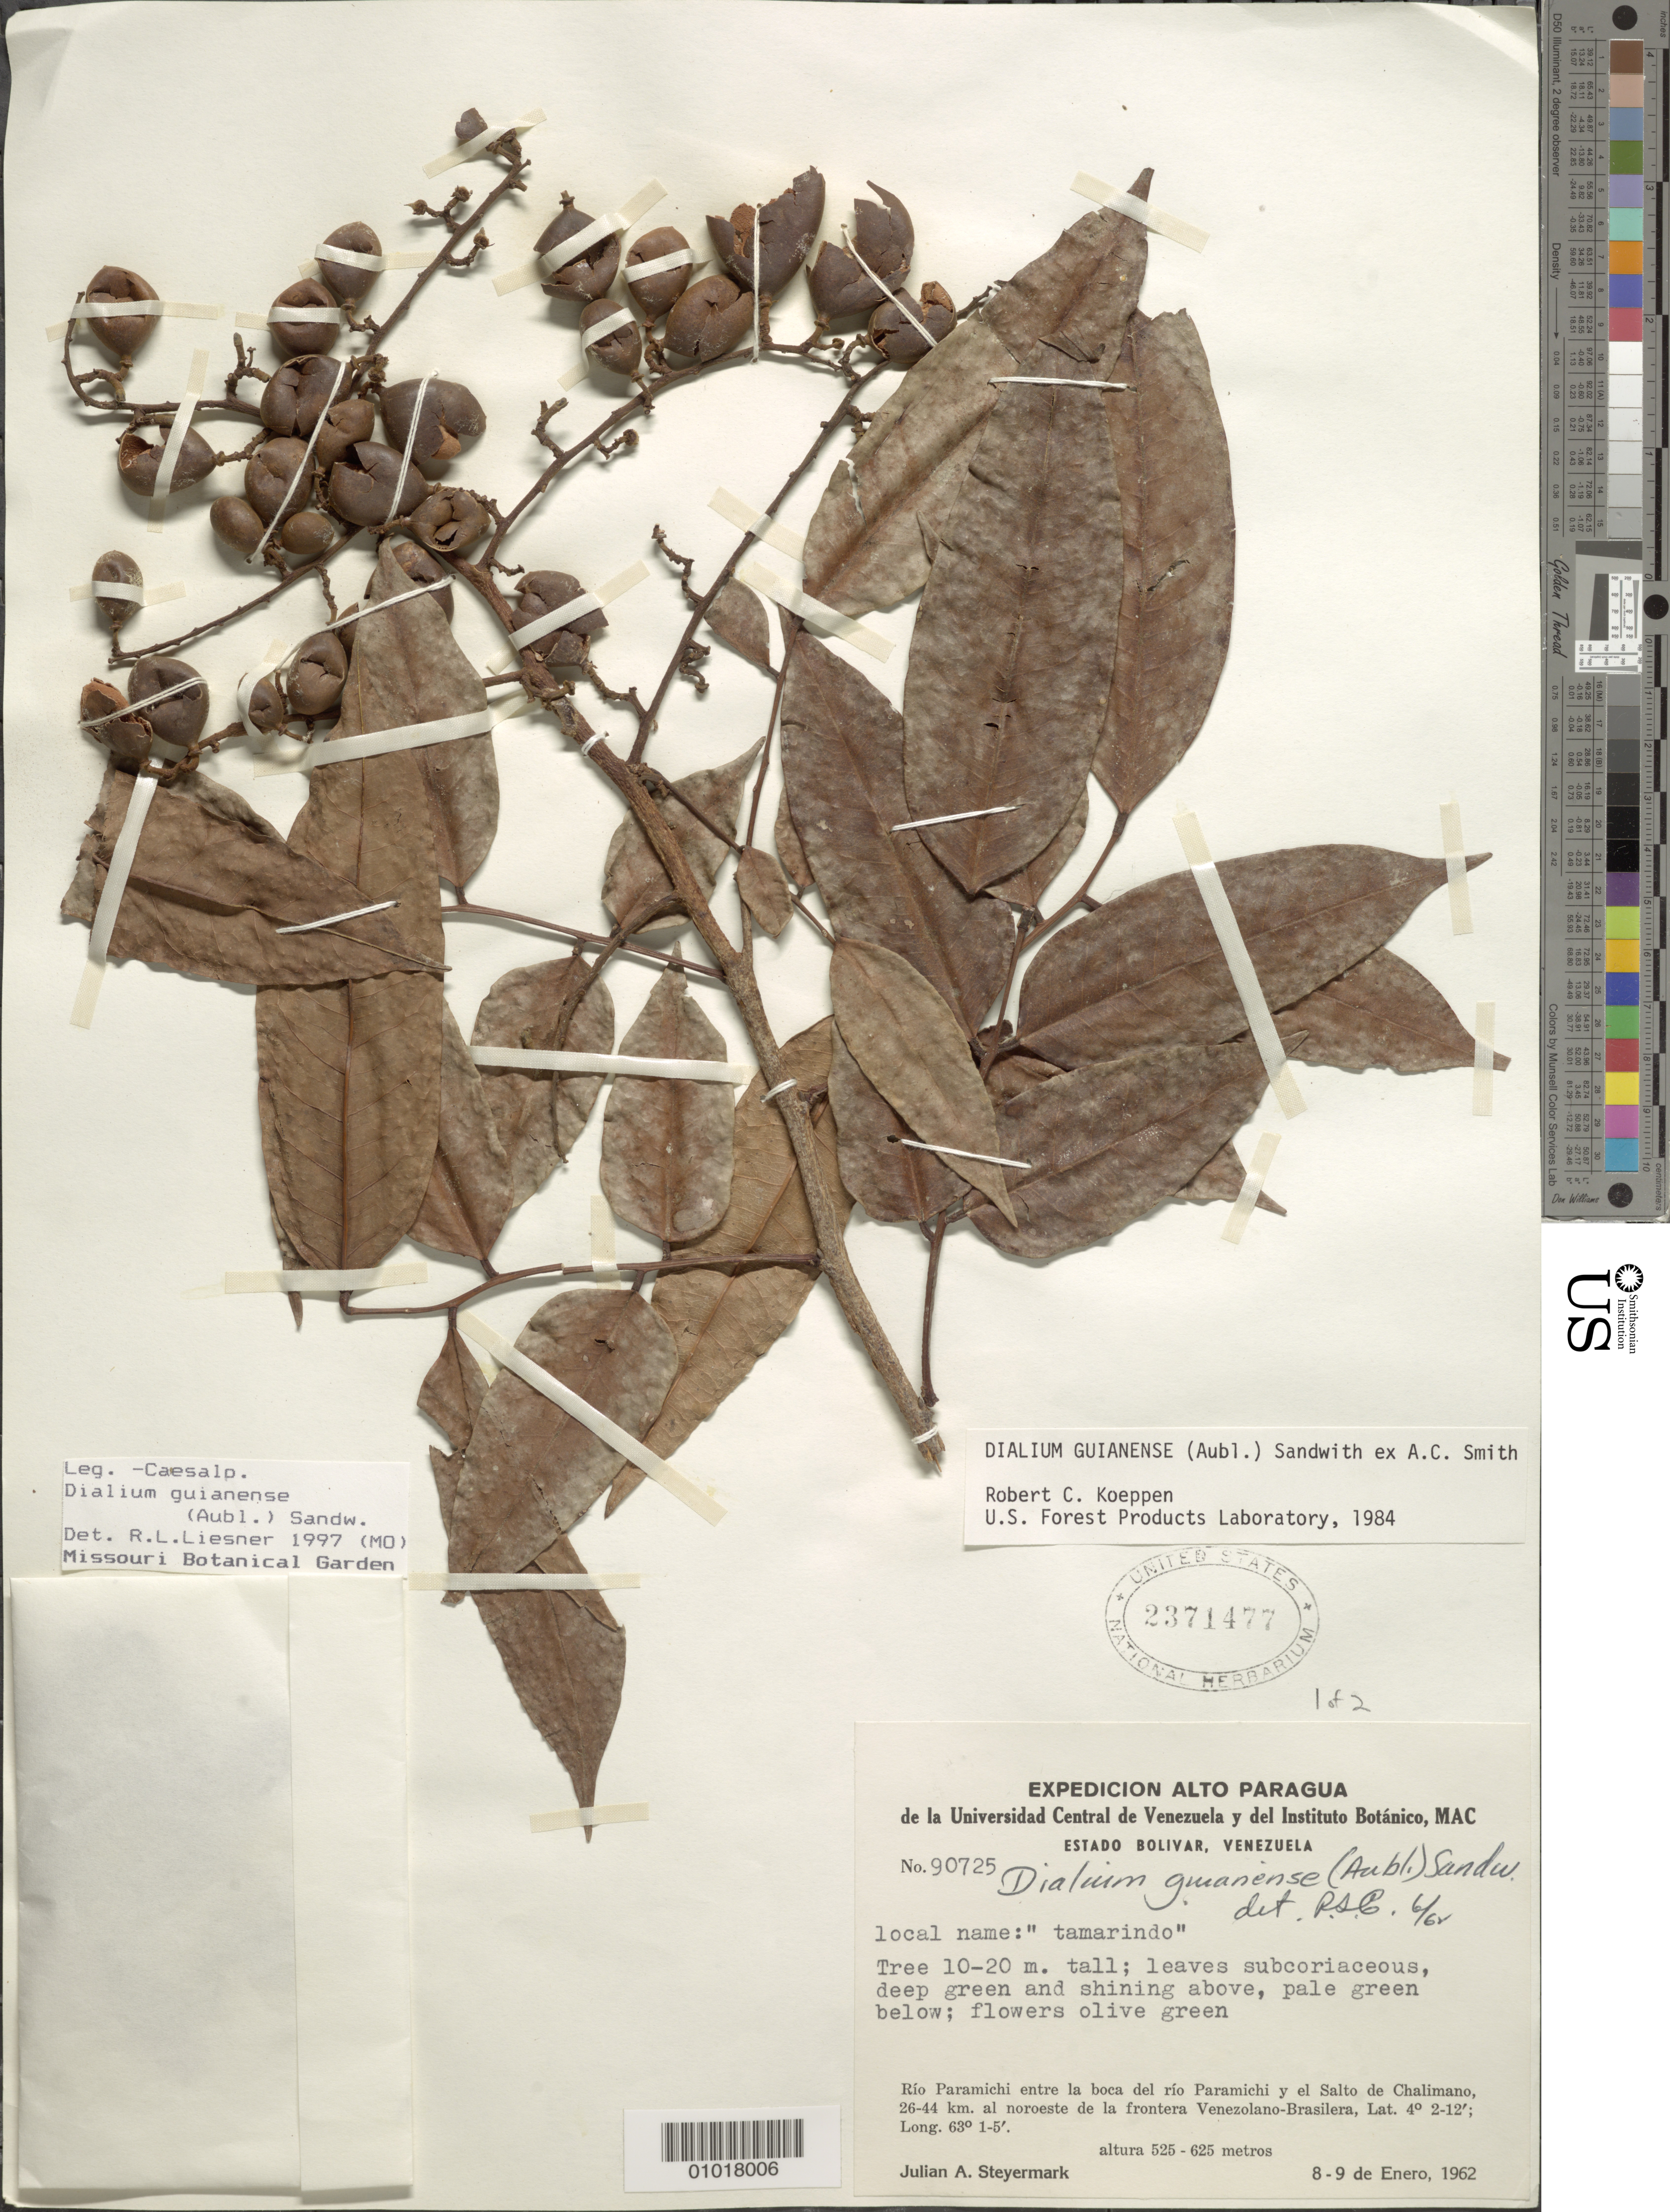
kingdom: Plantae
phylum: Tracheophyta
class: Magnoliopsida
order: Fabales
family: Fabaceae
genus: Dialium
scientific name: Dialium guianense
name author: (Aubl.) Sandwith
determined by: Liesner, R. L.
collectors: J. Steyermark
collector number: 90725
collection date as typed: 8-Jan-62 to 9-Jan-62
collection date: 1962-01-08/1962-01-09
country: Venezuela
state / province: Bolívar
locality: Río Paramichi entre la boca del río Paramichi y el Salto de Chalimano, 26-44 NE de la Venezuela-Brazil border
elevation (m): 525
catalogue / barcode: US 2371477